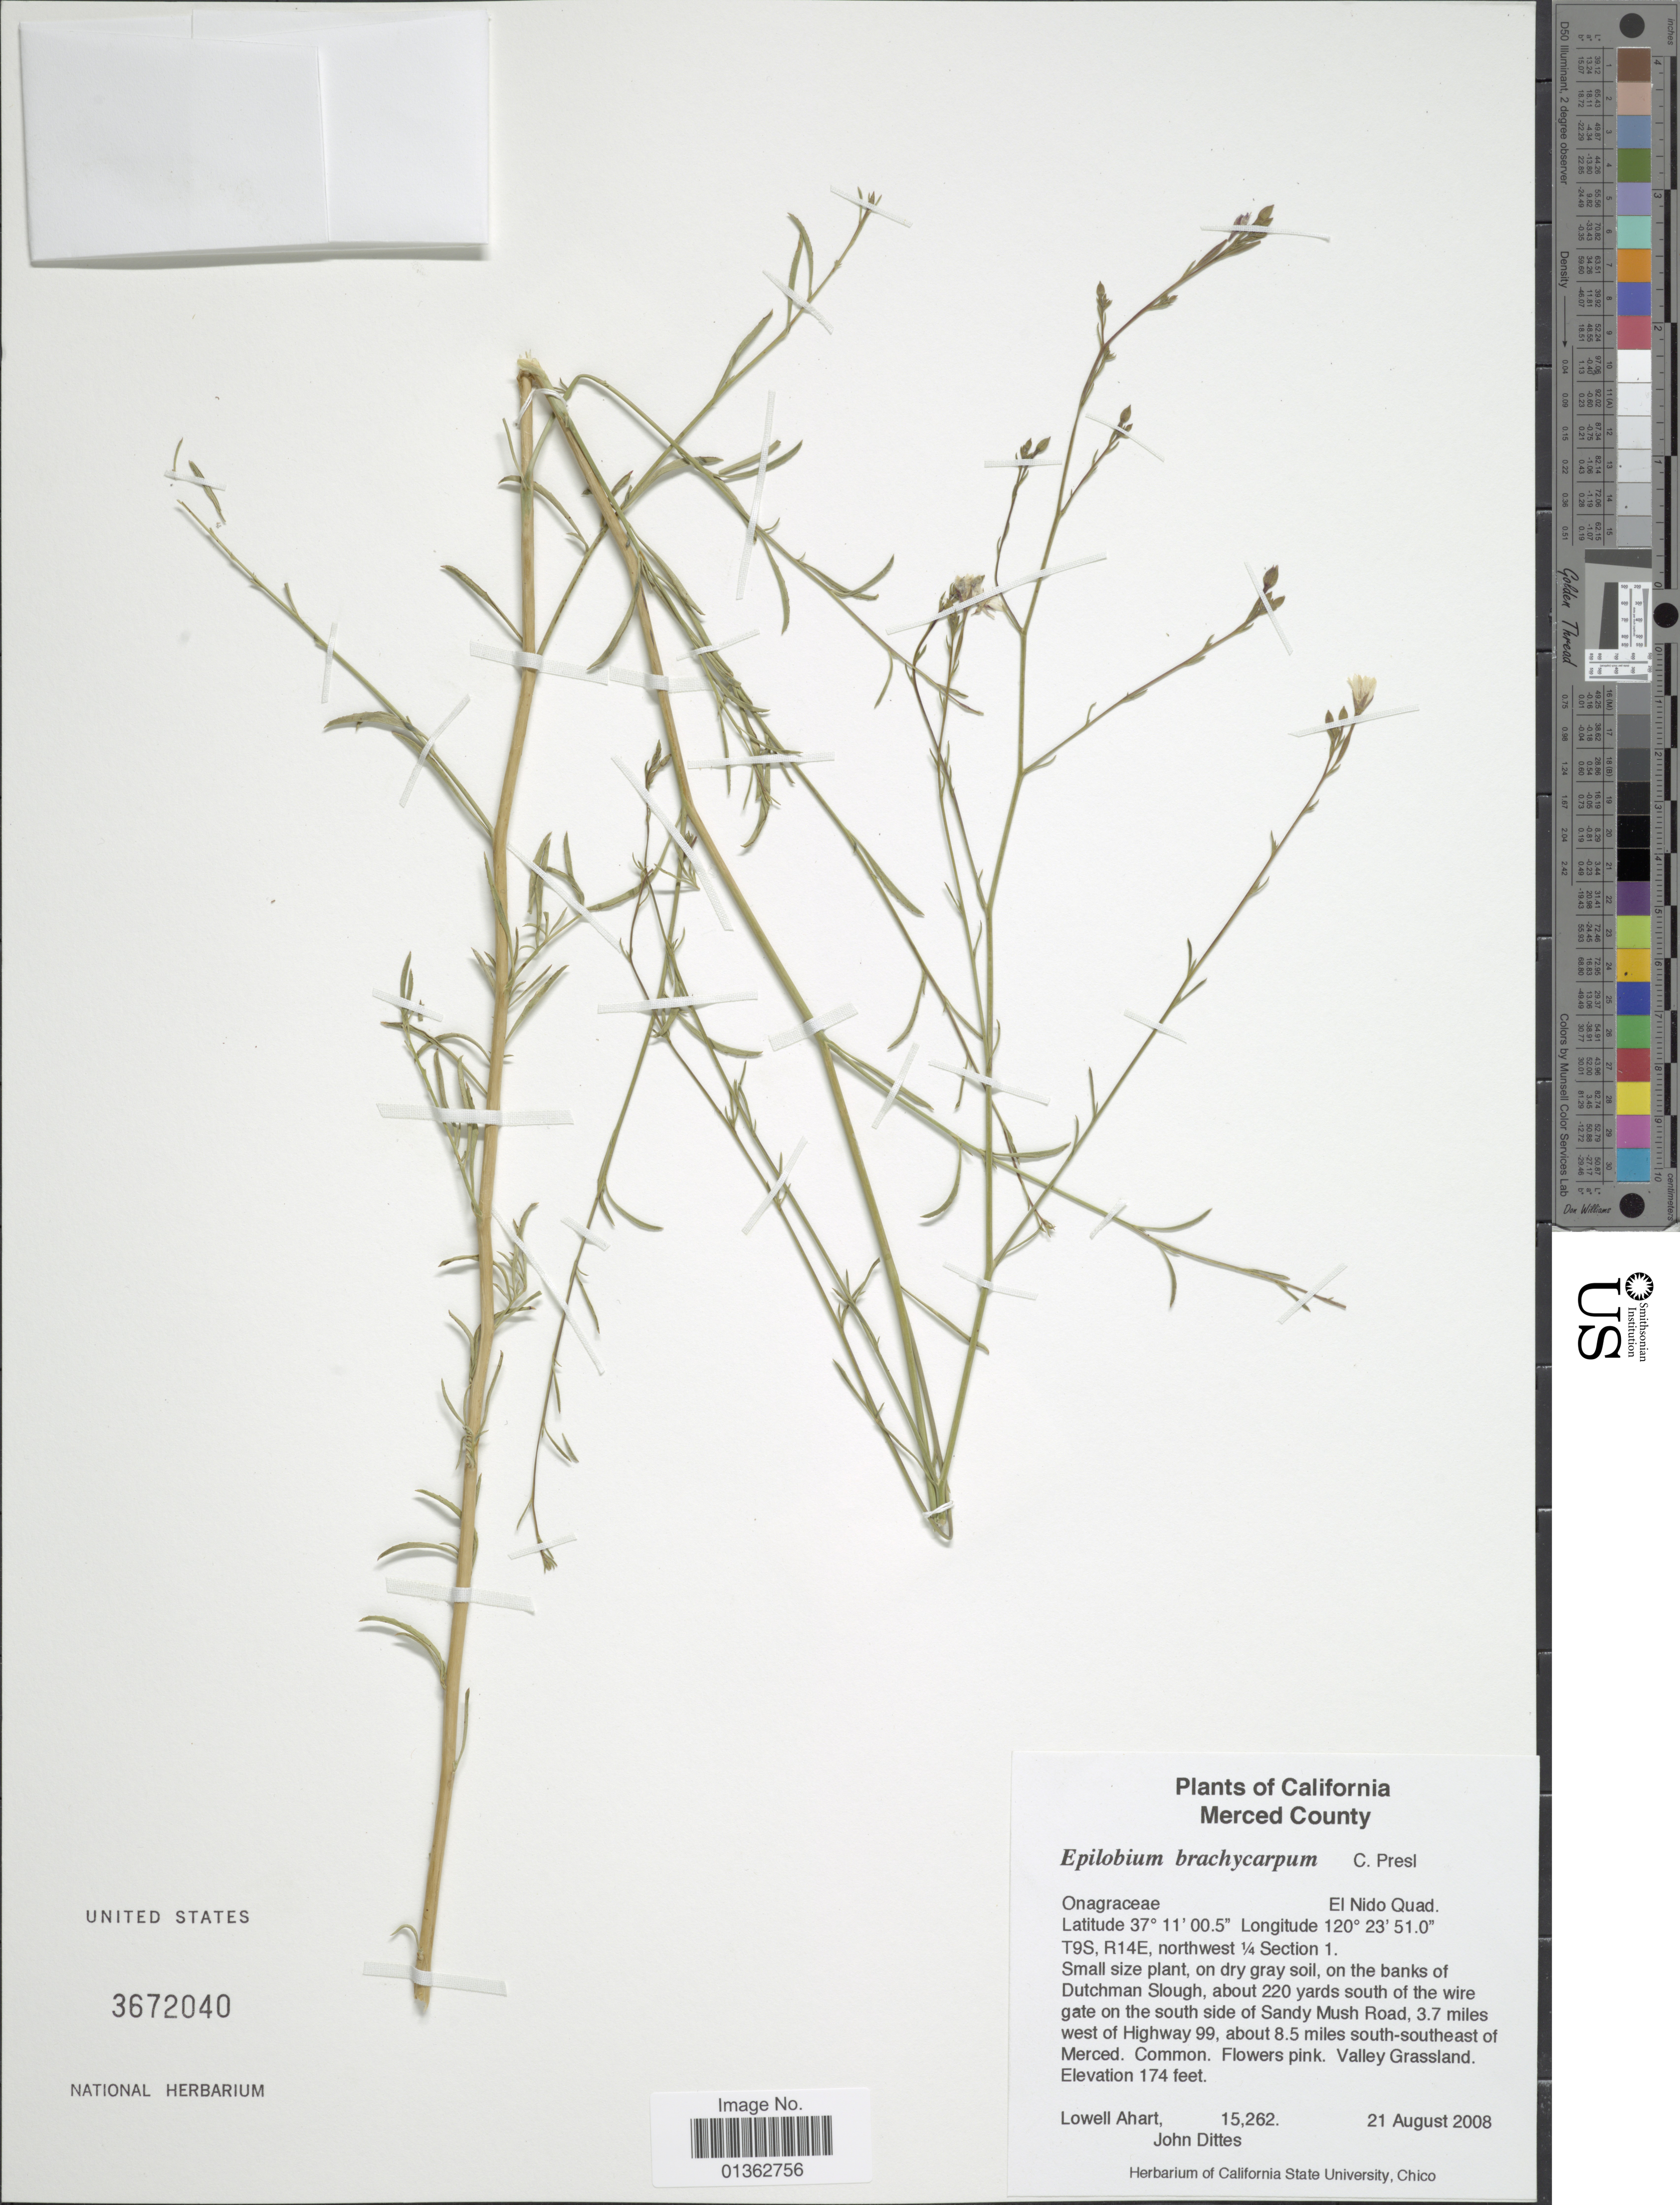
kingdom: Plantae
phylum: Tracheophyta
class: Magnoliopsida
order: Myrtales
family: Onagraceae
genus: Epilobium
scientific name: Epilobium brachycarpum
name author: C. Presl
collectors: L. Ahart & J. Dittes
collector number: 15262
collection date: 2008-08-21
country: United States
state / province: California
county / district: Merced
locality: Merced County. On the banks of Dutchman Slough, about 220 yards south of the wire gate on the south side of Sandy Mush Road, 3.7 miles west of Highway 99, about 8.5 miles south-southeast of Merced.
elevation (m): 53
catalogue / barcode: US 3672040